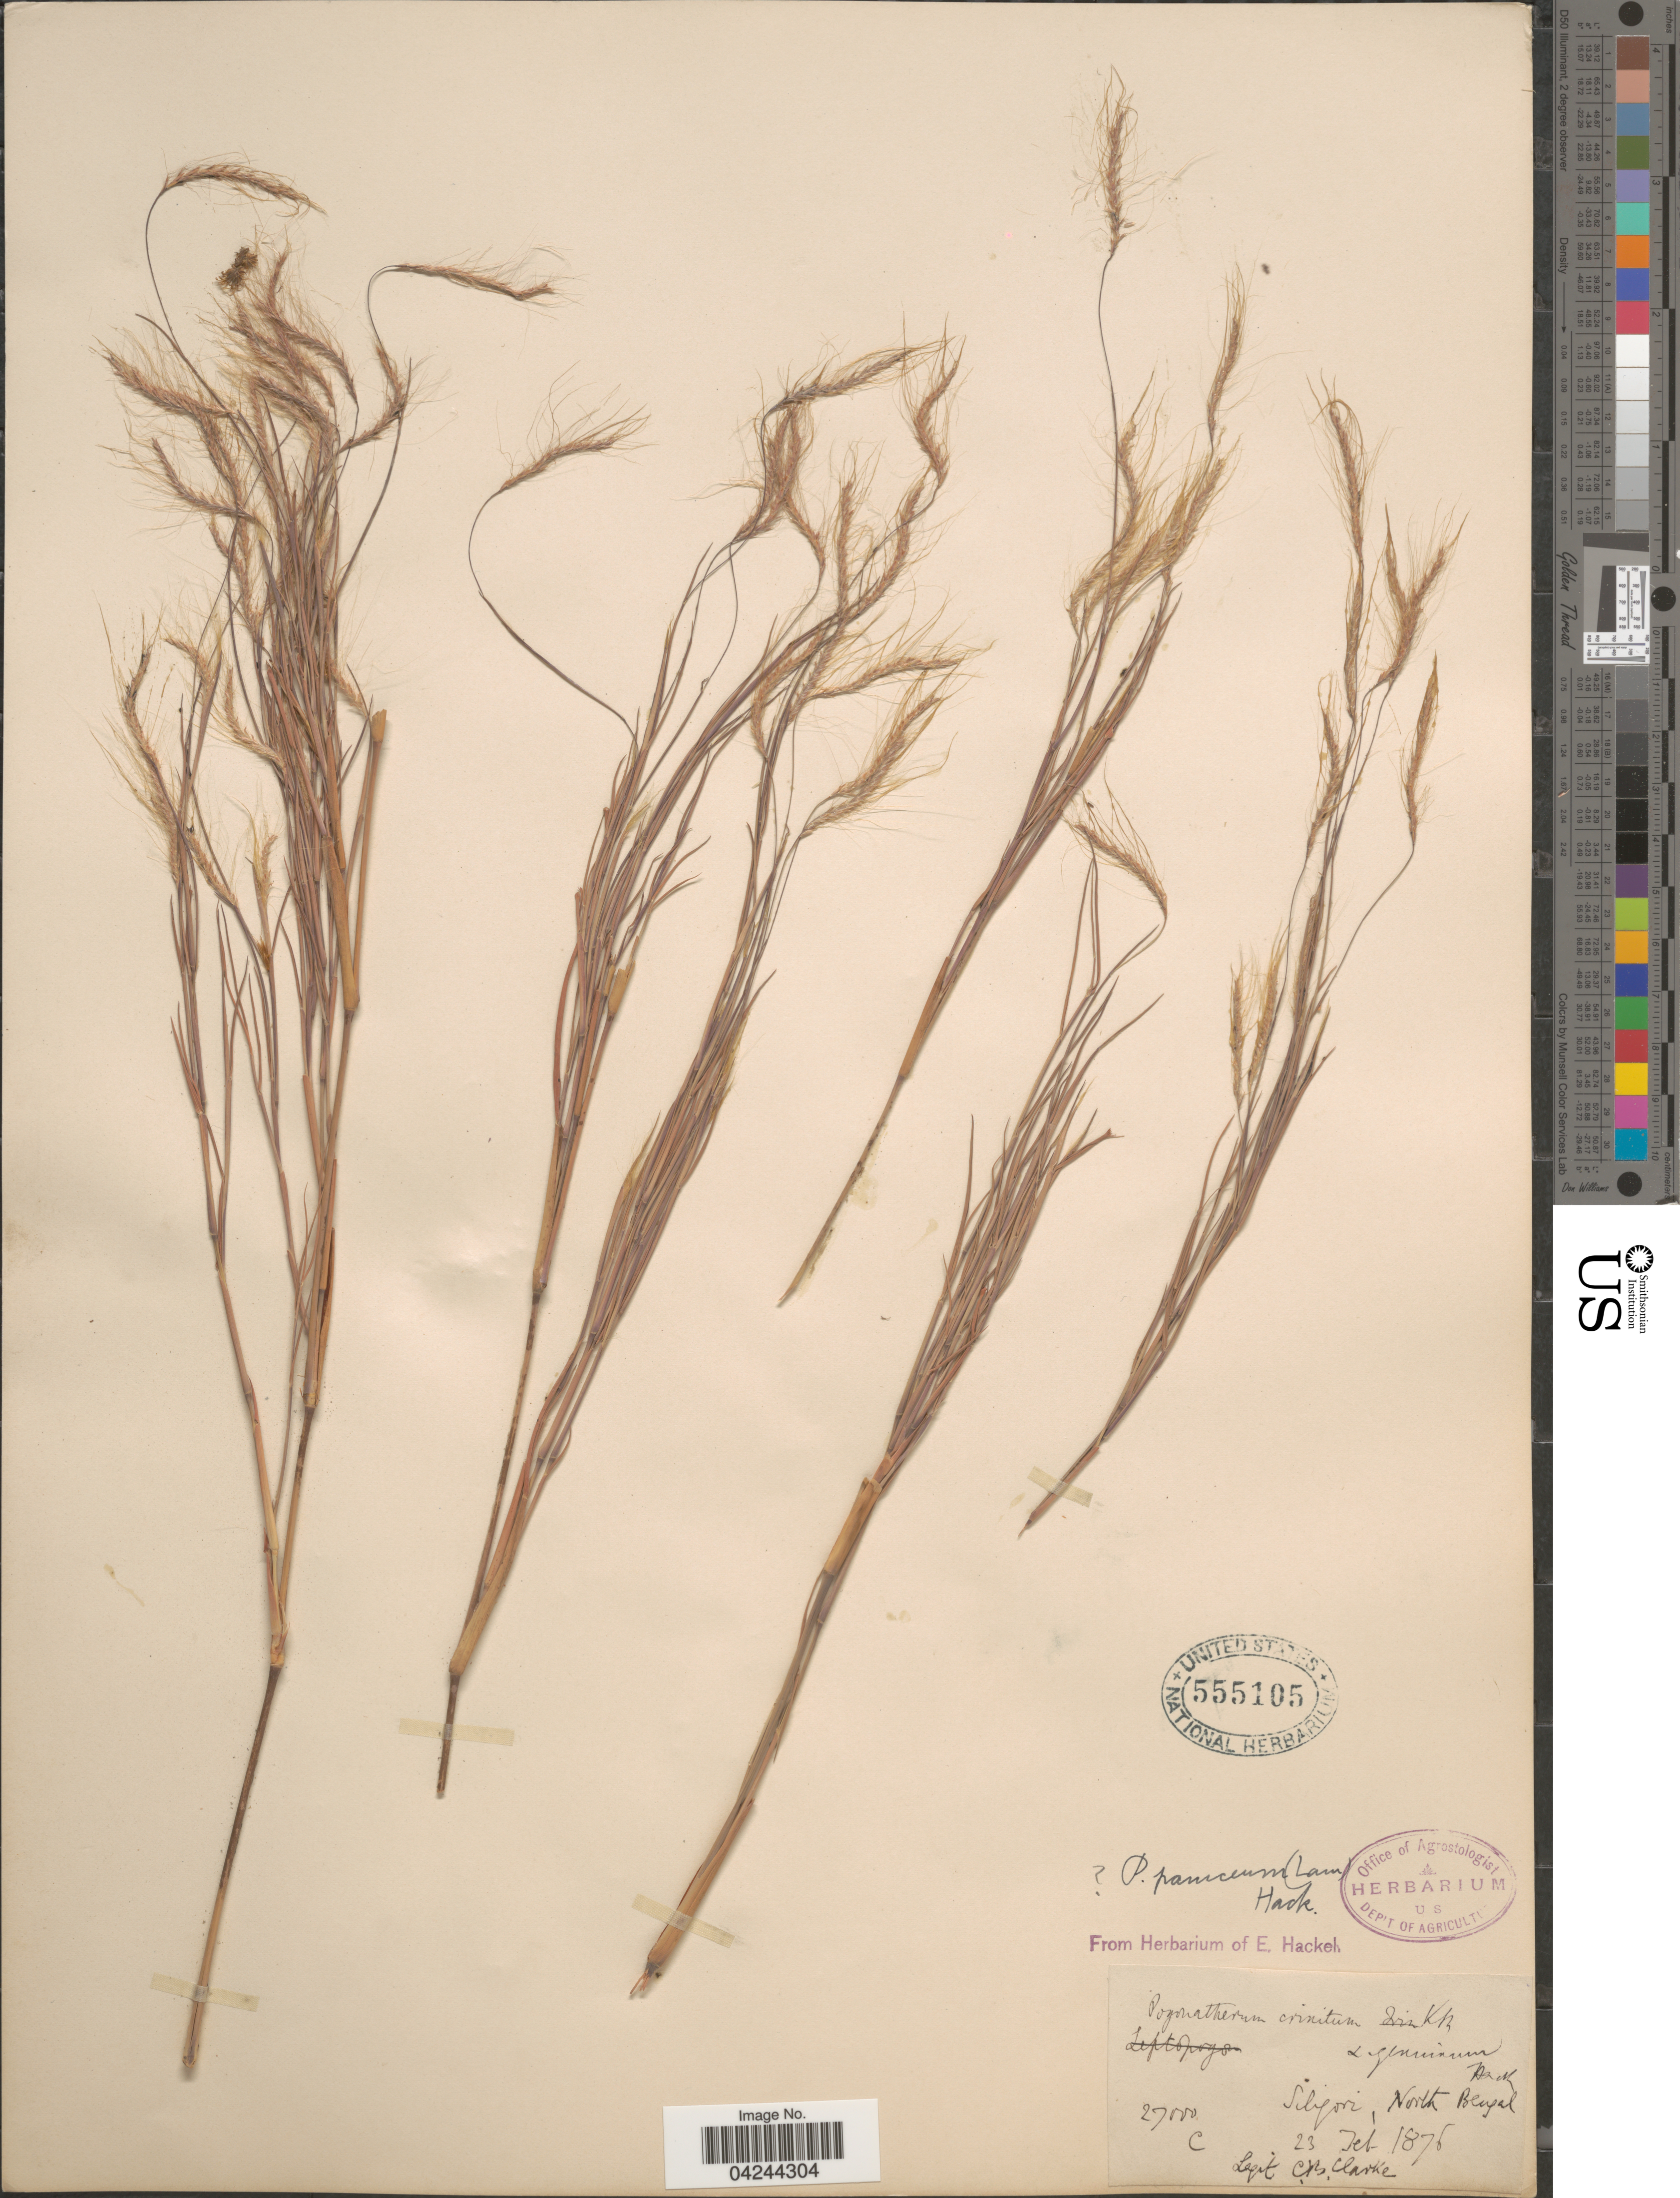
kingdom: Plantae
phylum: Tracheophyta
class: Liliopsida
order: Poales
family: Poaceae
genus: Pogonatherum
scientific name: Pogonatherum crinitum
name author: (Thunb.) Kunth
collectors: C. B. Clarke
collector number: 27000C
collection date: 1876-02-23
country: India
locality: Siligori, North Bengal.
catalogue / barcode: US 555105